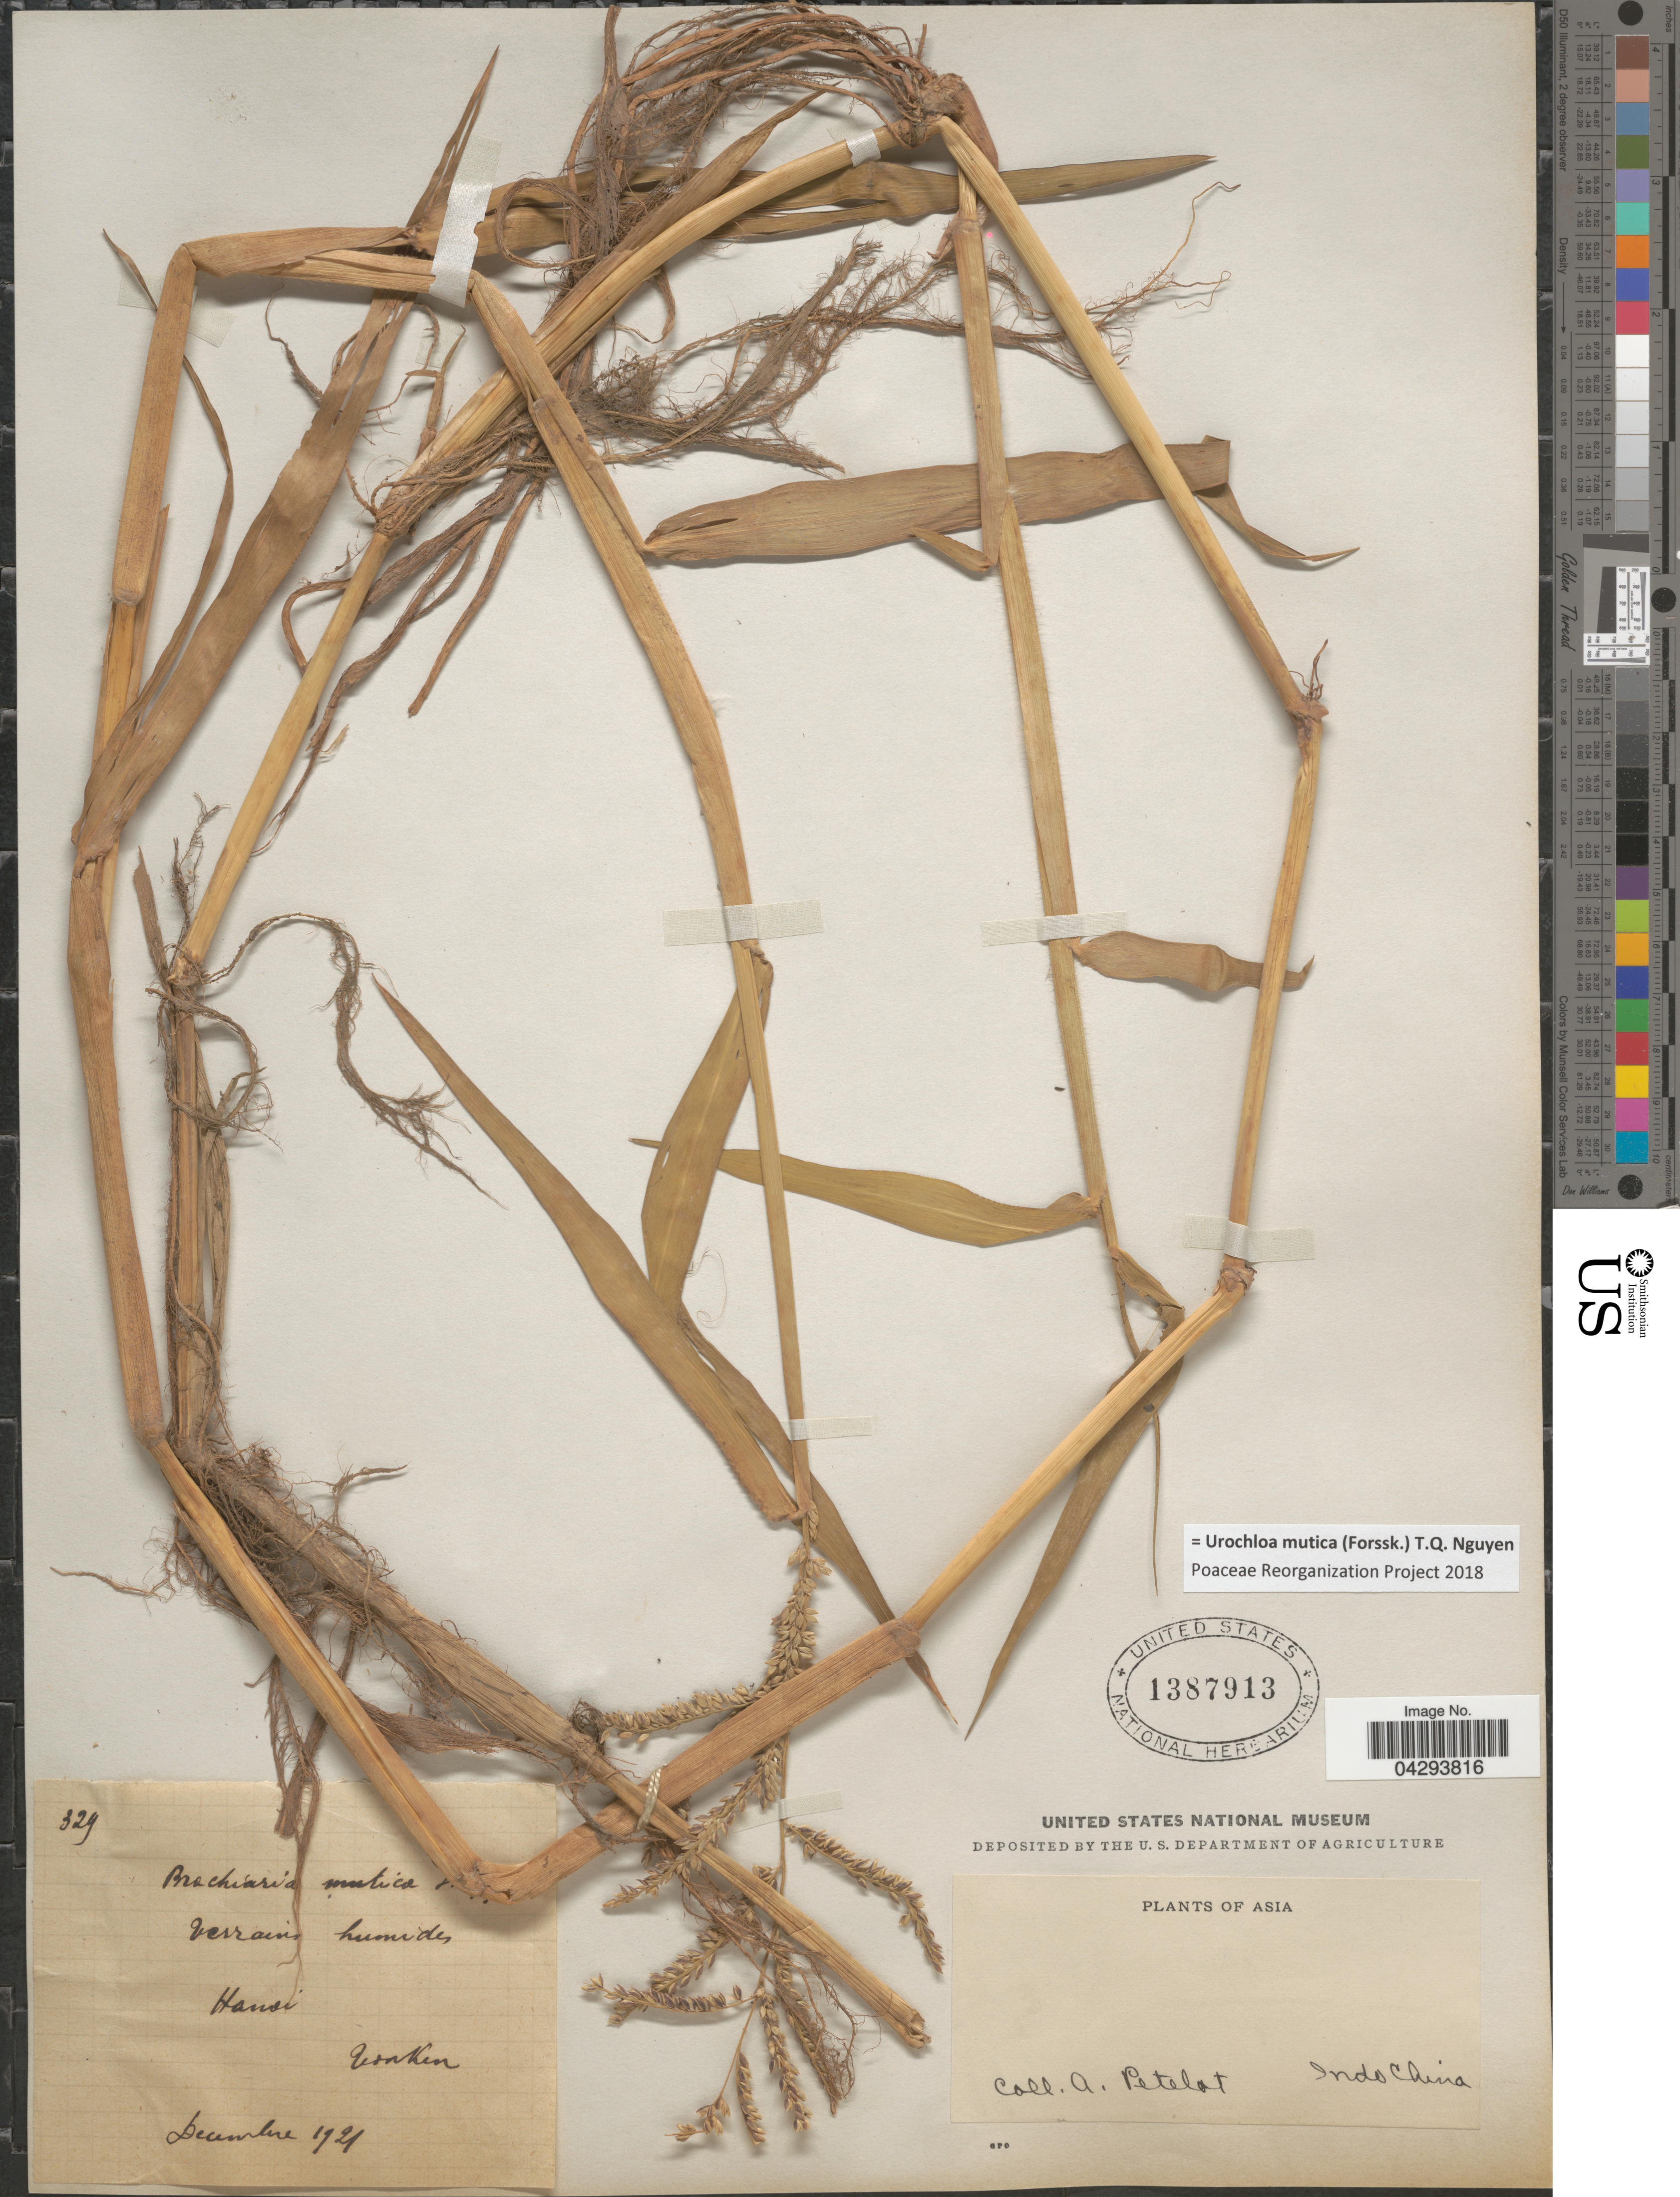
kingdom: Plantae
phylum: Tracheophyta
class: Liliopsida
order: Poales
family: Poaceae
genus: Urochloa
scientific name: Urochloa mutica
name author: (Forssk.) T.Q. Nguyen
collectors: A. Petelot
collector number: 329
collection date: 1921-12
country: Vietnam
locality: Hanoi. Tonkin.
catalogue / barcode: US 1387913